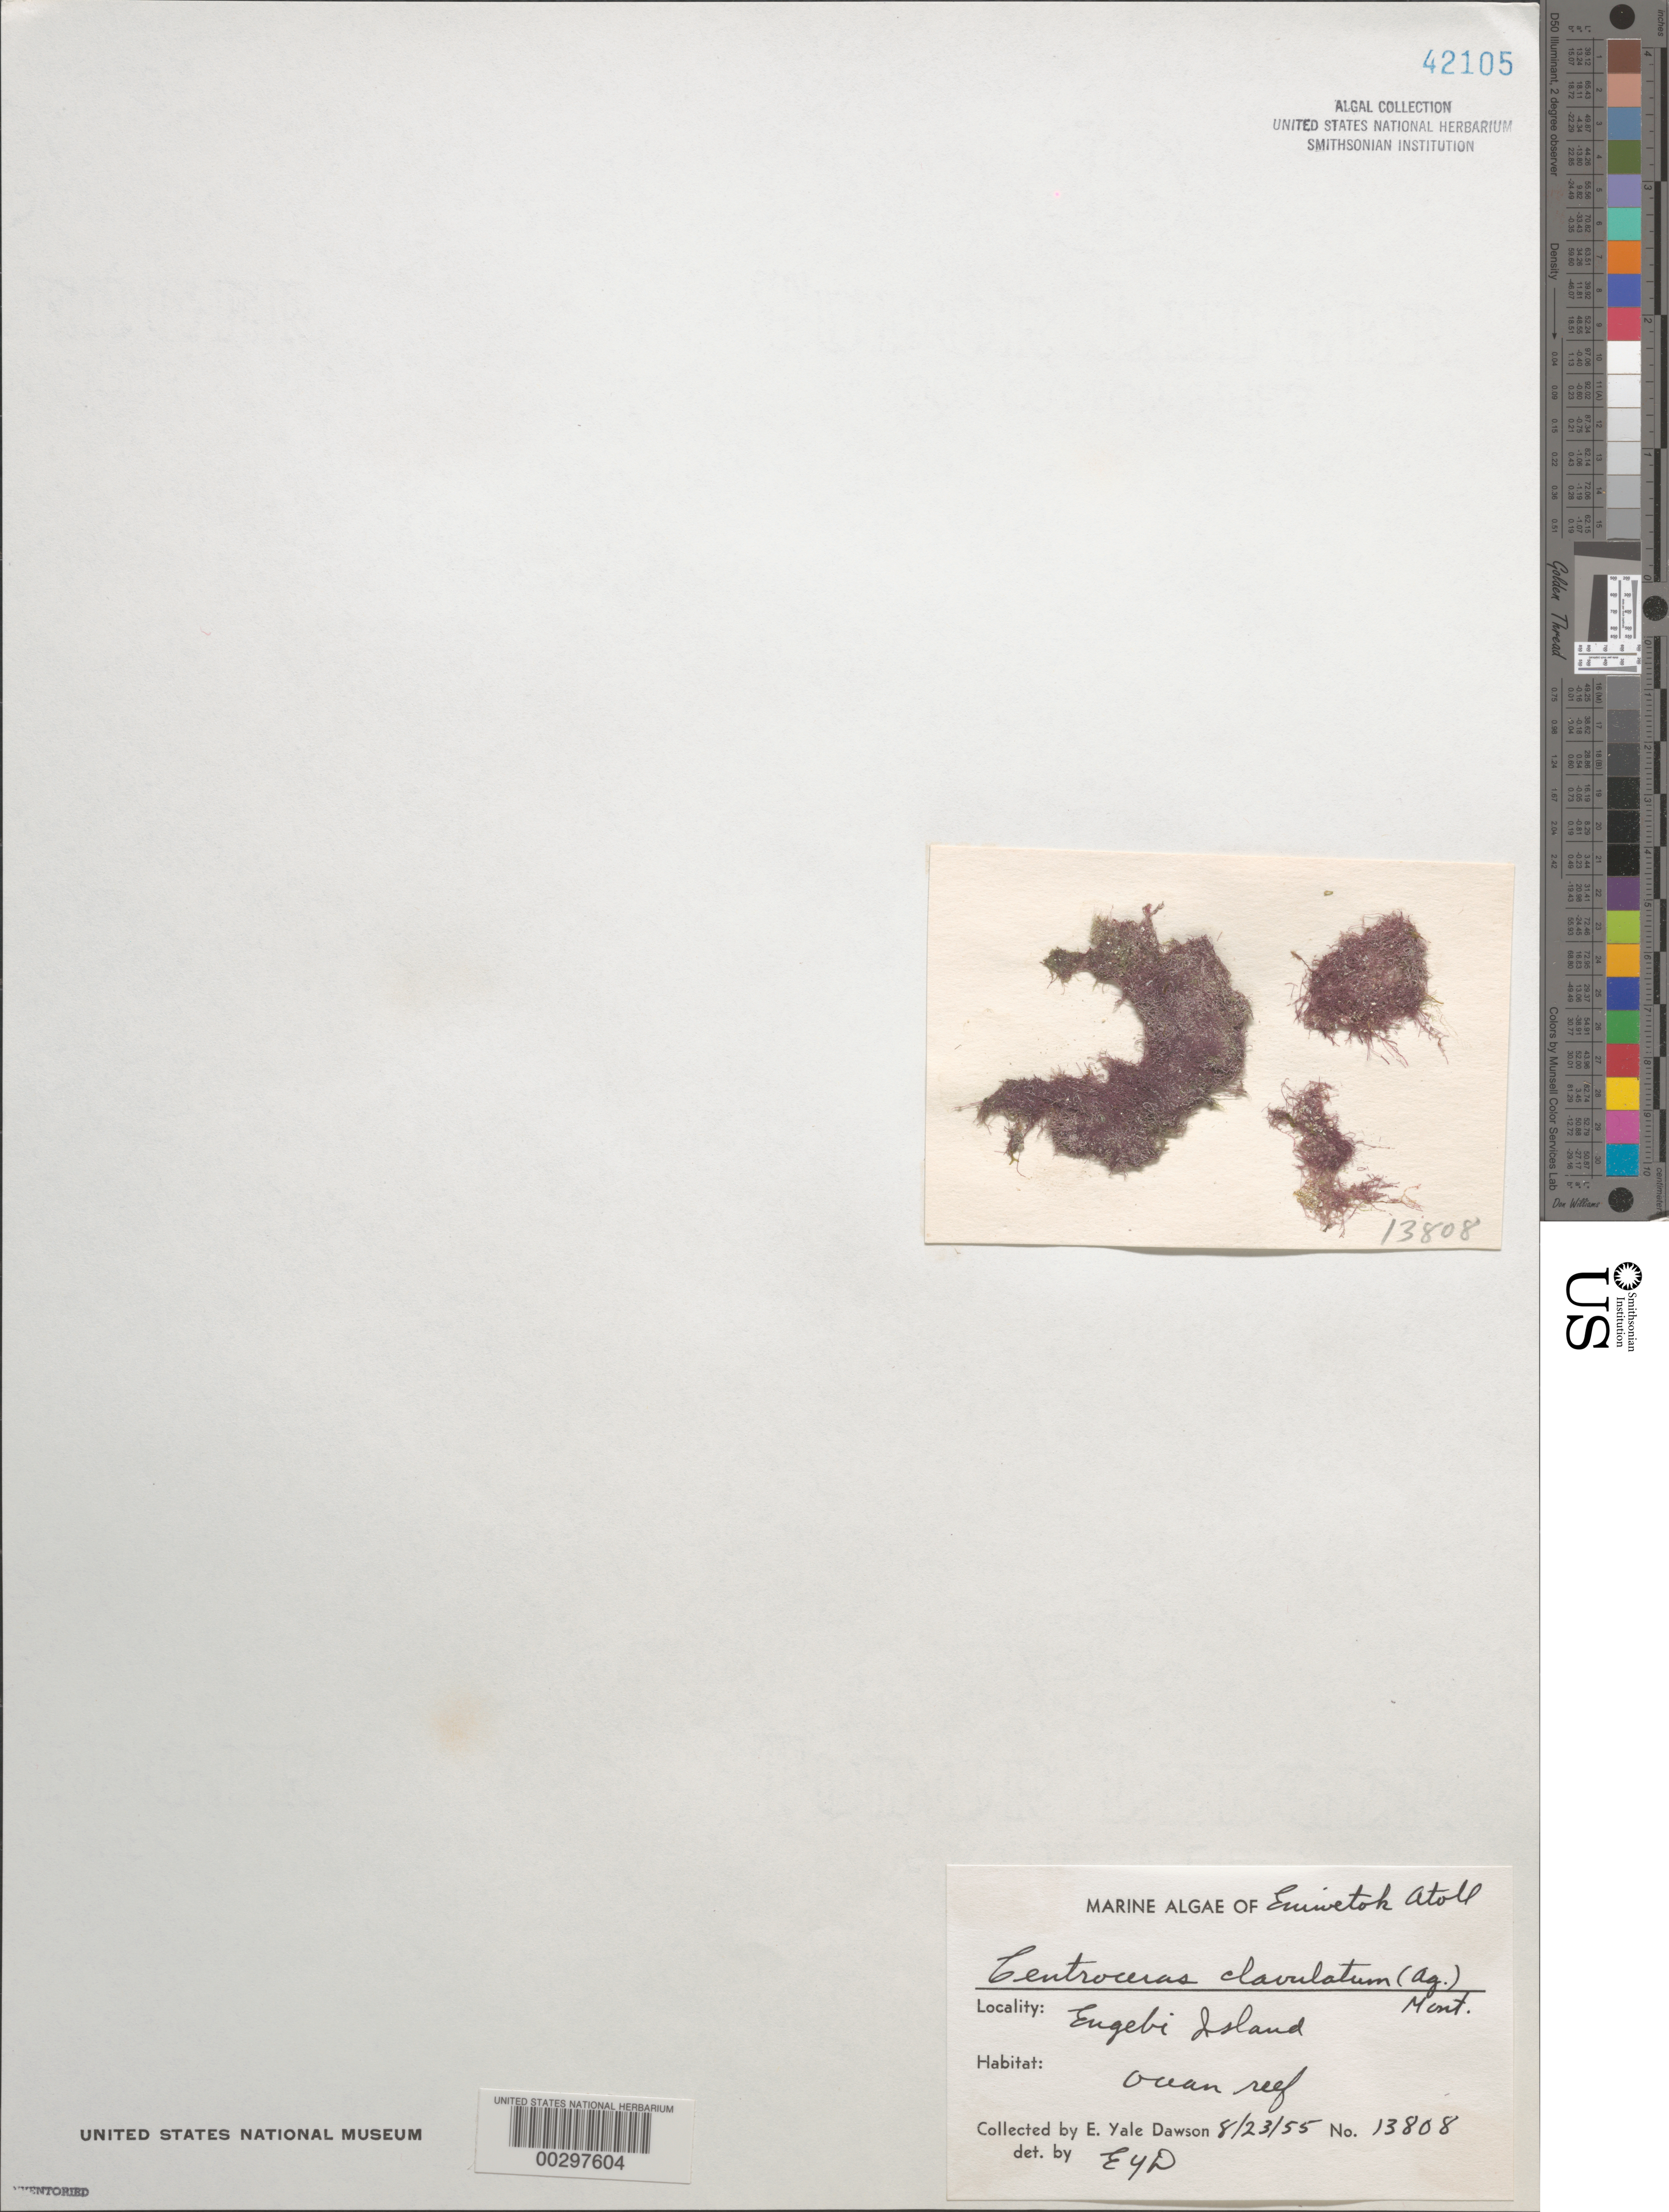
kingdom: Plantae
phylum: Rhodophyta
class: Florideophyceae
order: Ceramiales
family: Ceramiaceae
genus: Centroceras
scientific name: Centroceras clavulatum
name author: (C. Agardh) Mont.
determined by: Dawson, E. Y.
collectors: E. Y. Dawson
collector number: EYD 13808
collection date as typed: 23 Aug 1955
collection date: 1955-08-23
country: Marshall Islands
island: Enewetak [Eniwetok] Atoll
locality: Engebi Island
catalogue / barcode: US 42105